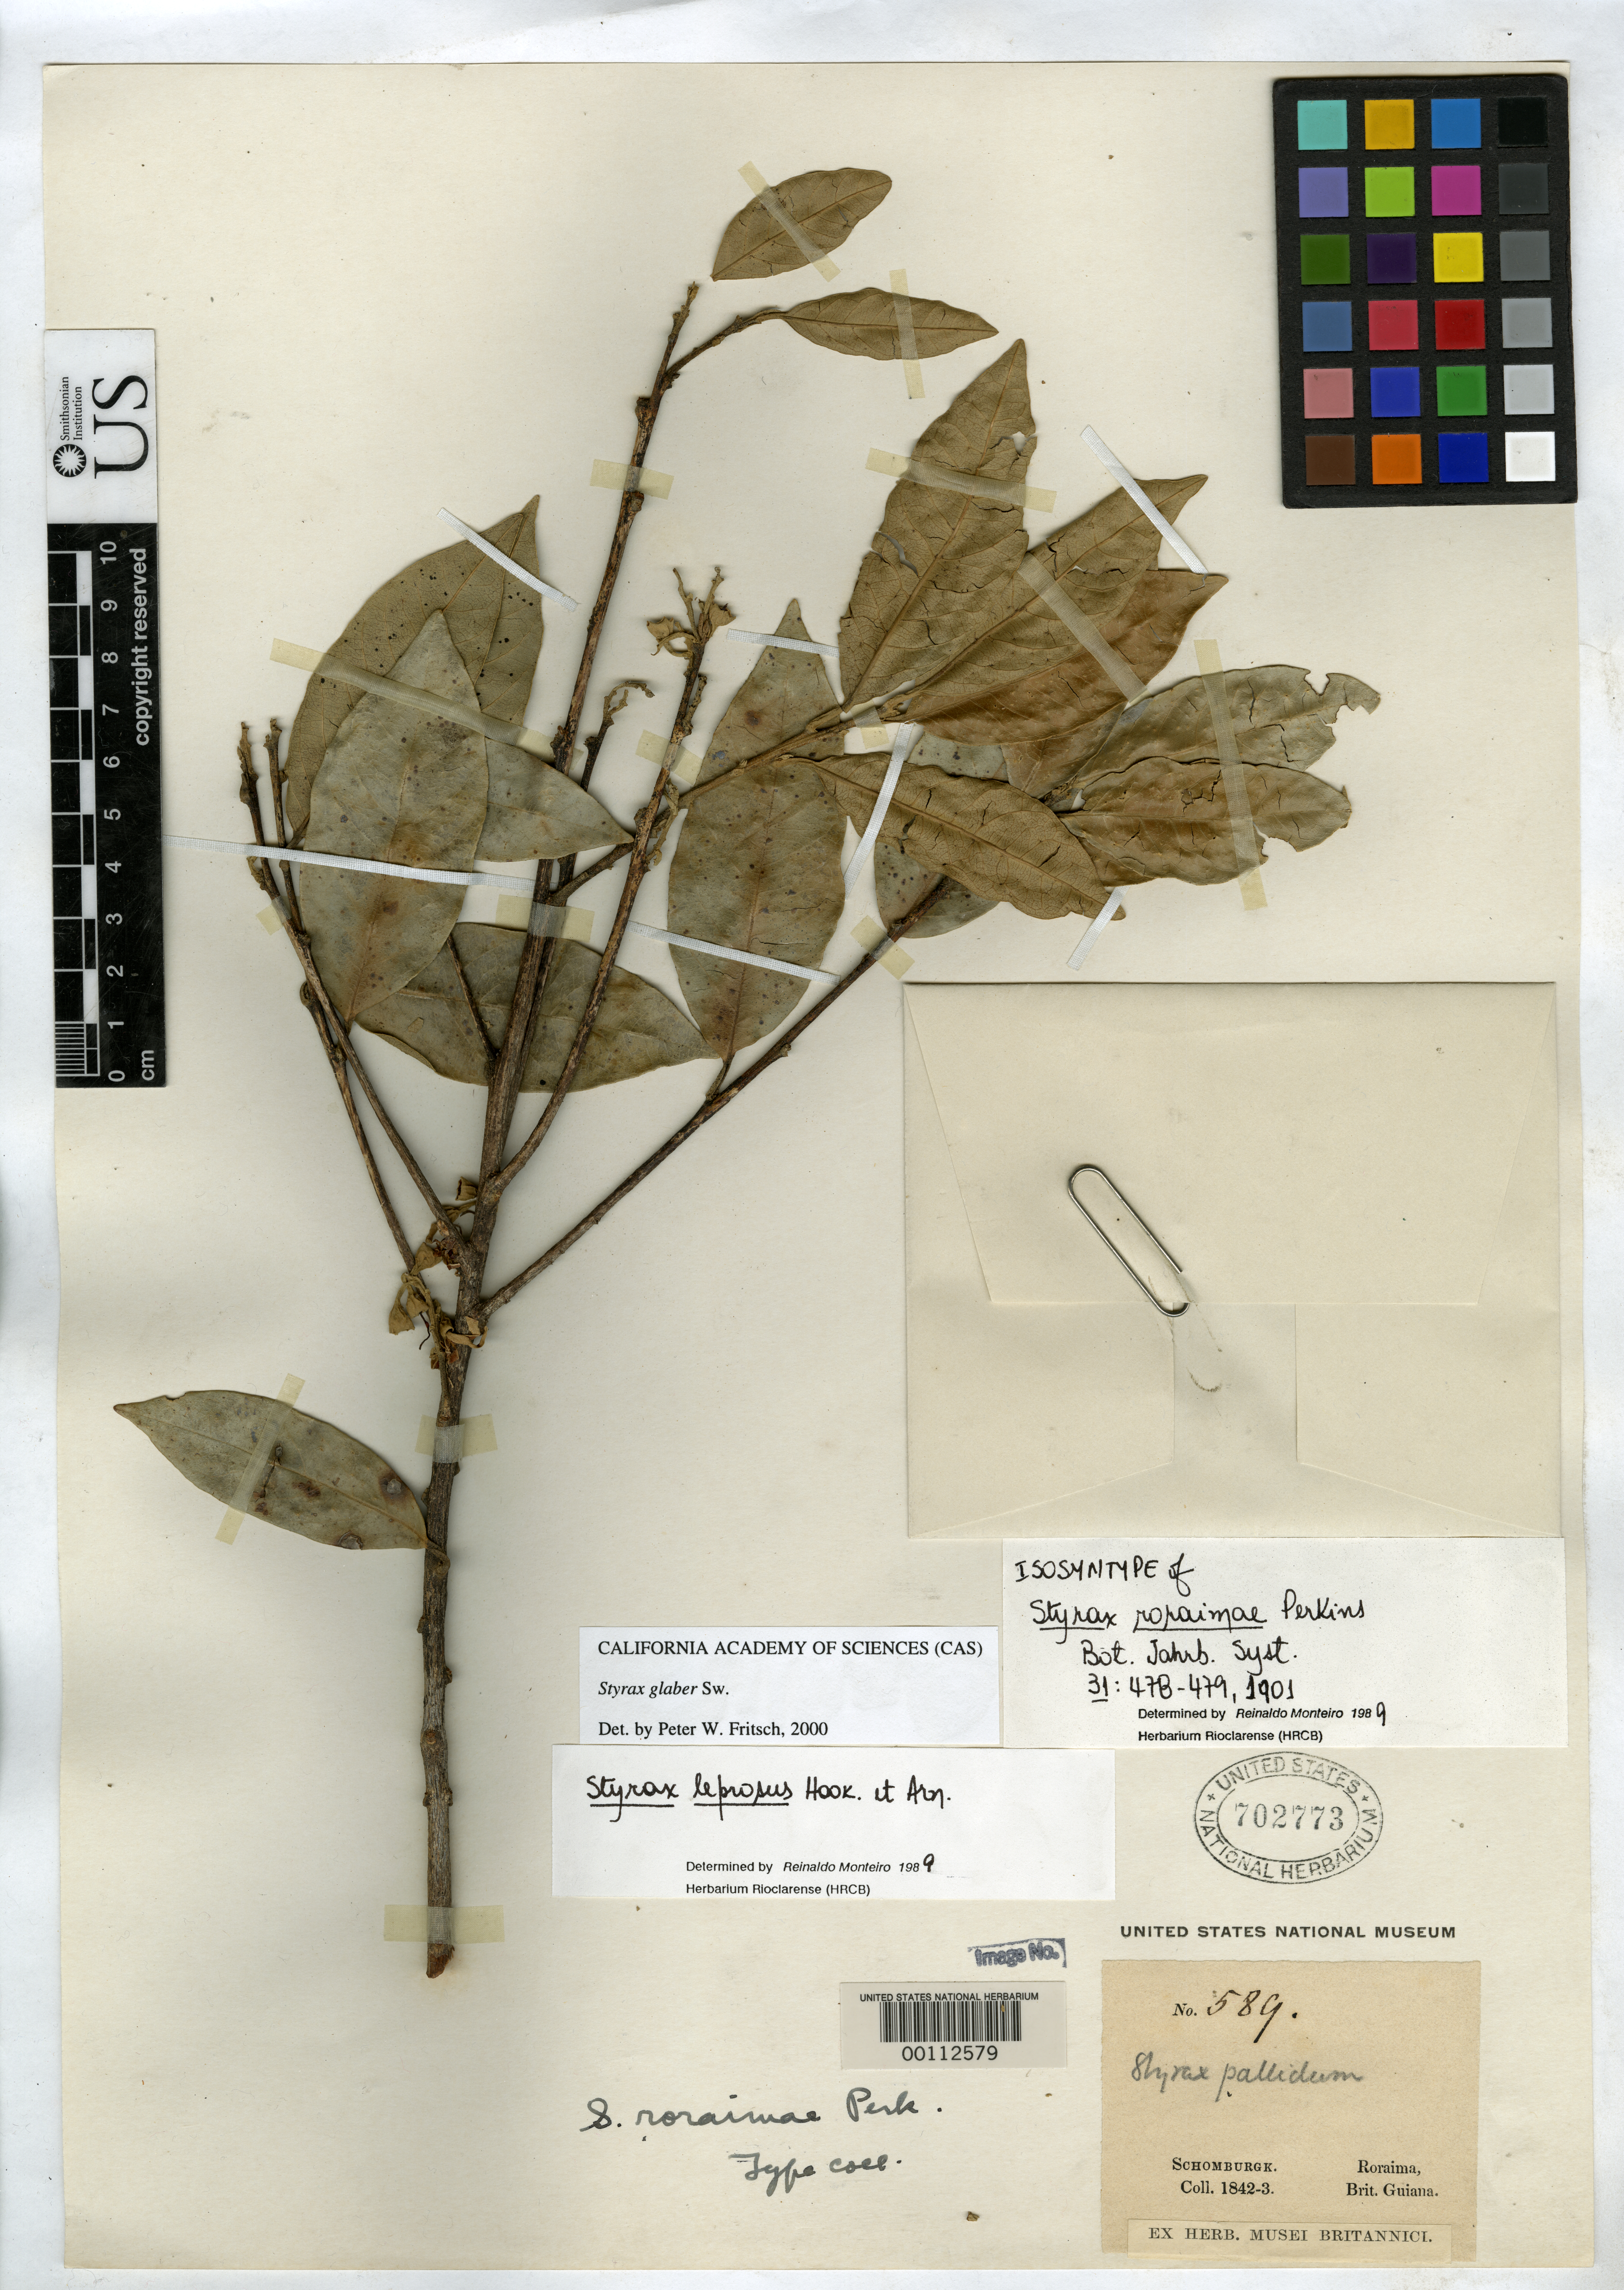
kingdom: Plantae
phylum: Tracheophyta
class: Magnoliopsida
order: Ericales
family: Styracaceae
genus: Styrax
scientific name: Styrax roraimae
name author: Perkins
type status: Isotype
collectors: R. H. Schomburgk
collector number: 589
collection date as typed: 1842 to -- --- 1843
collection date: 1842/1843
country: Brazil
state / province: Roraima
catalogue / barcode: US 702773